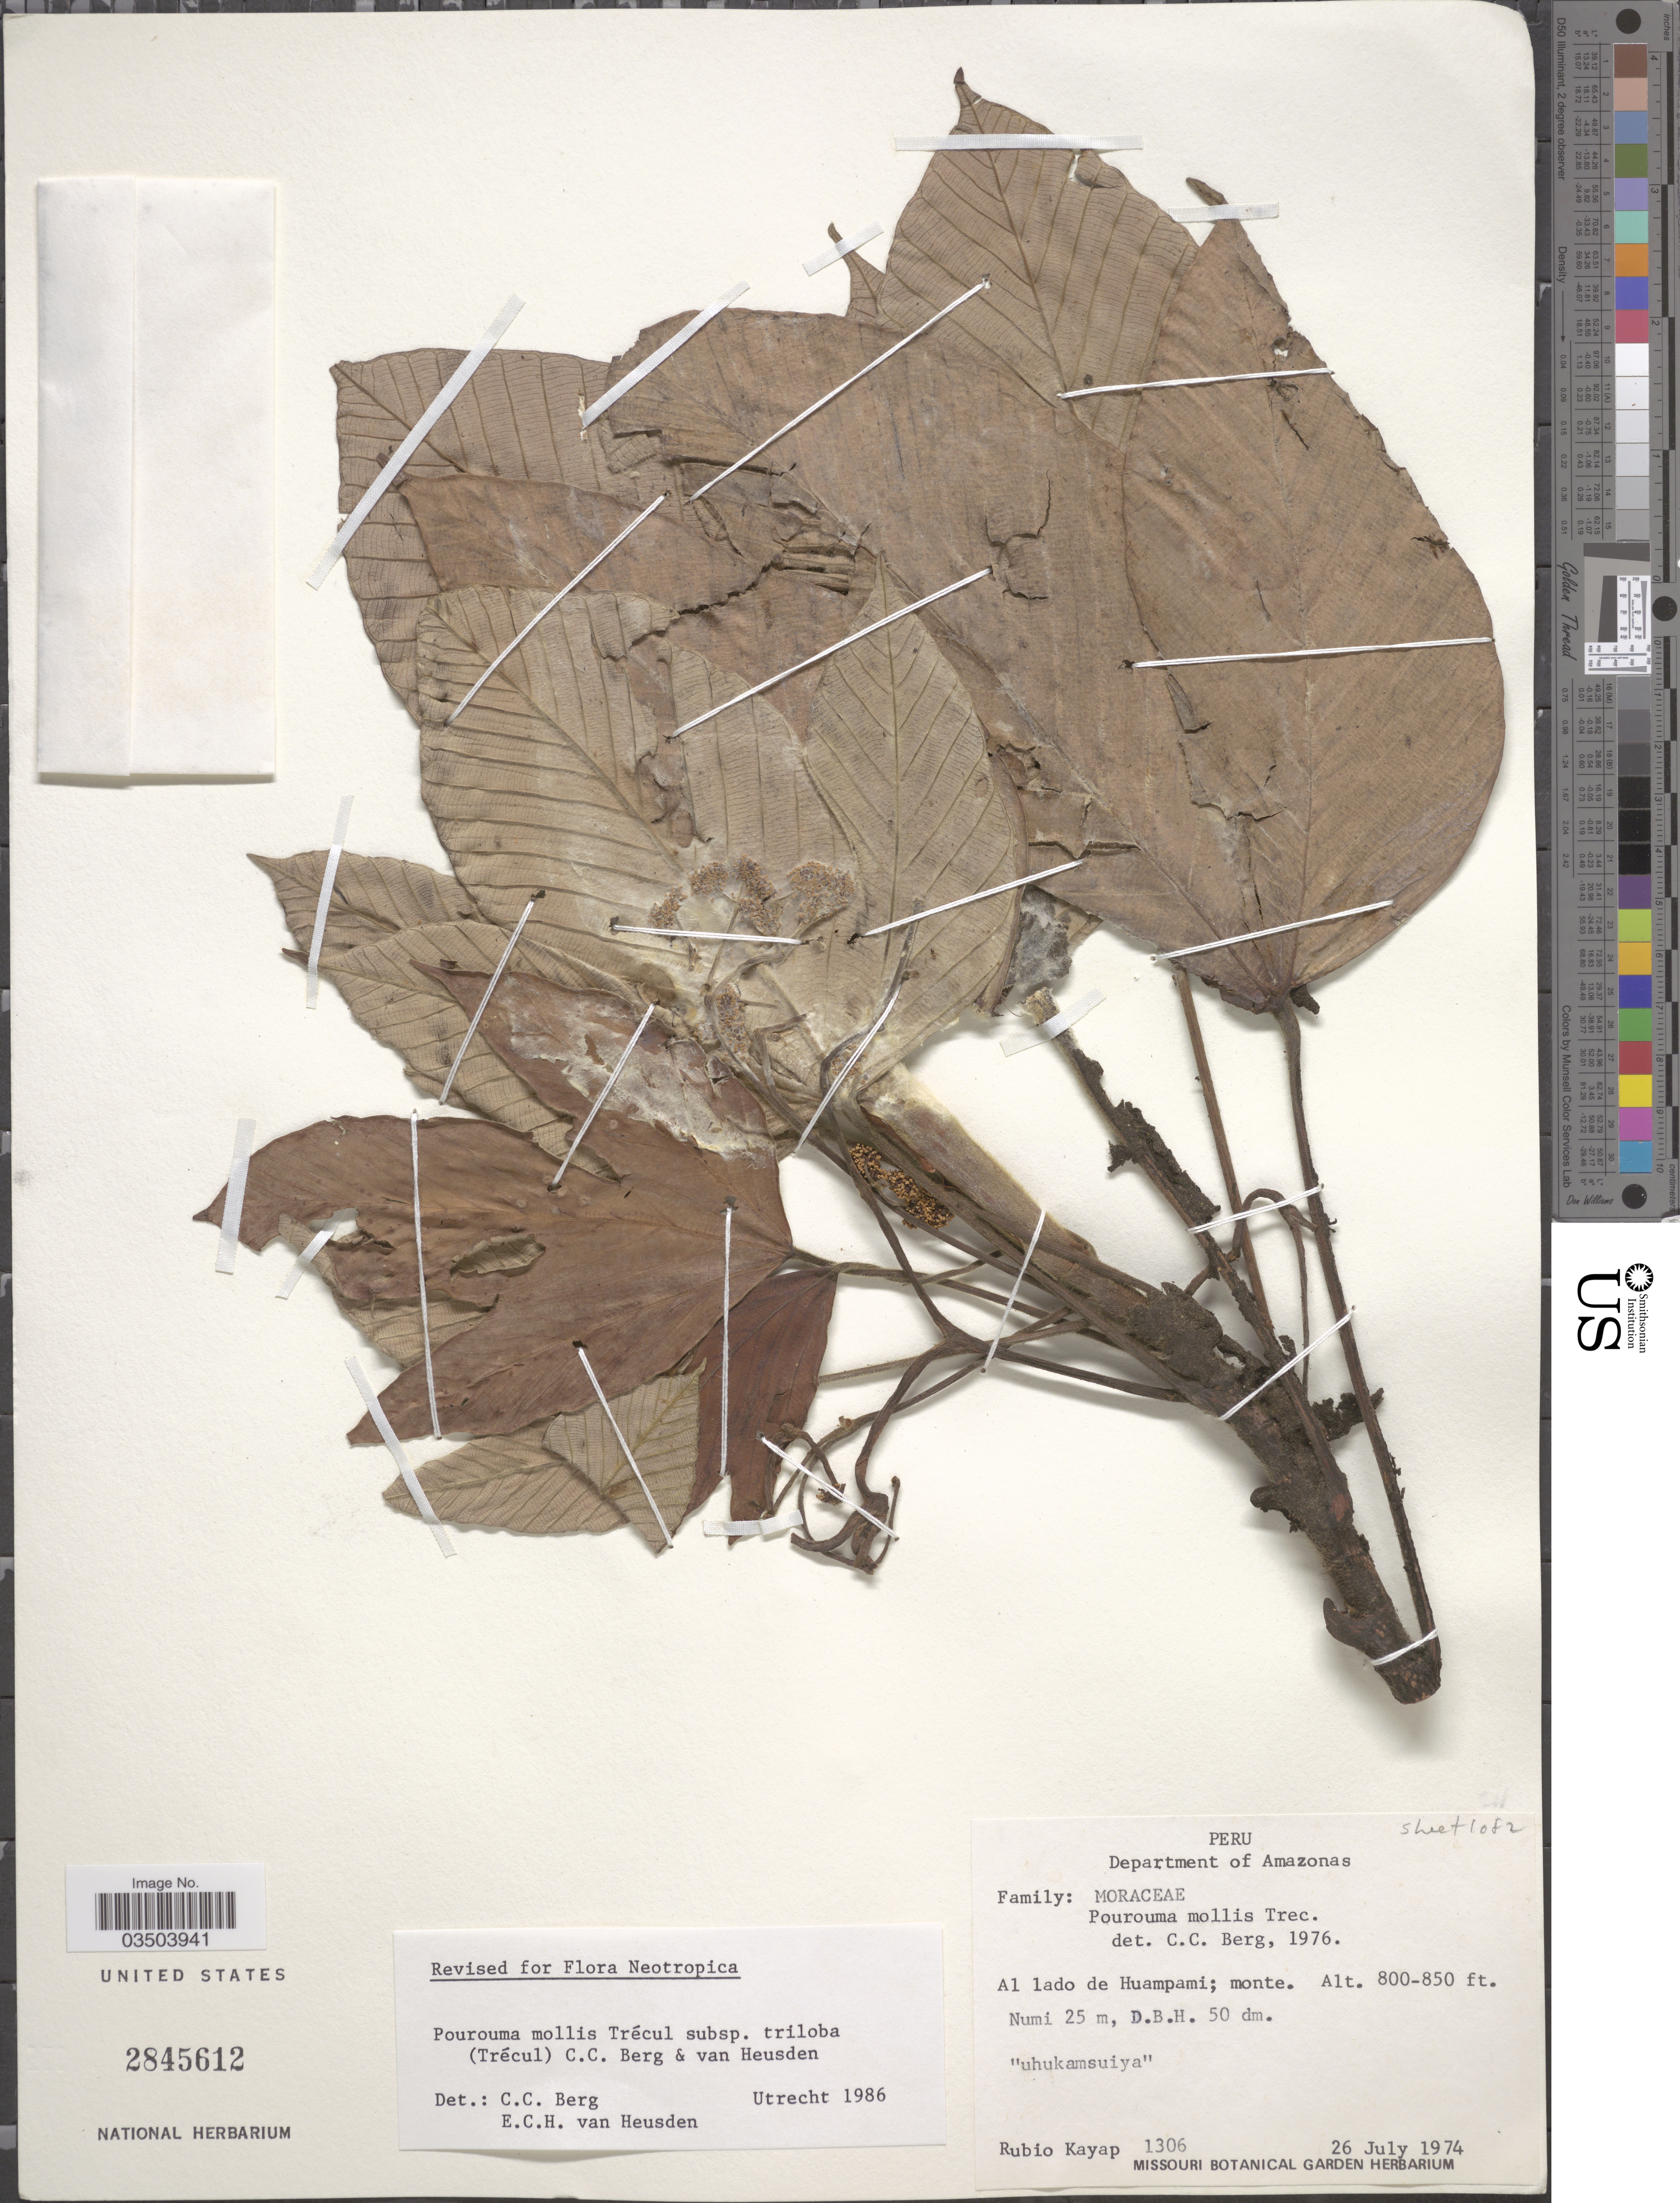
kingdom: Plantae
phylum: Tracheophyta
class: Magnoliopsida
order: Rosales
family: Urticaceae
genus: Pourouma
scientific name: Pourouma mollis subsp. triloba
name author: (Trécul) C.C. Berg & Heusden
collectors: R. Kayap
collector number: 1306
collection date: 1974-07-26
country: Peru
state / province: Amazonas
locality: Department of Amazonas. Al lado de Huampami; monte.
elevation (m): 244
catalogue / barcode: US 2845612